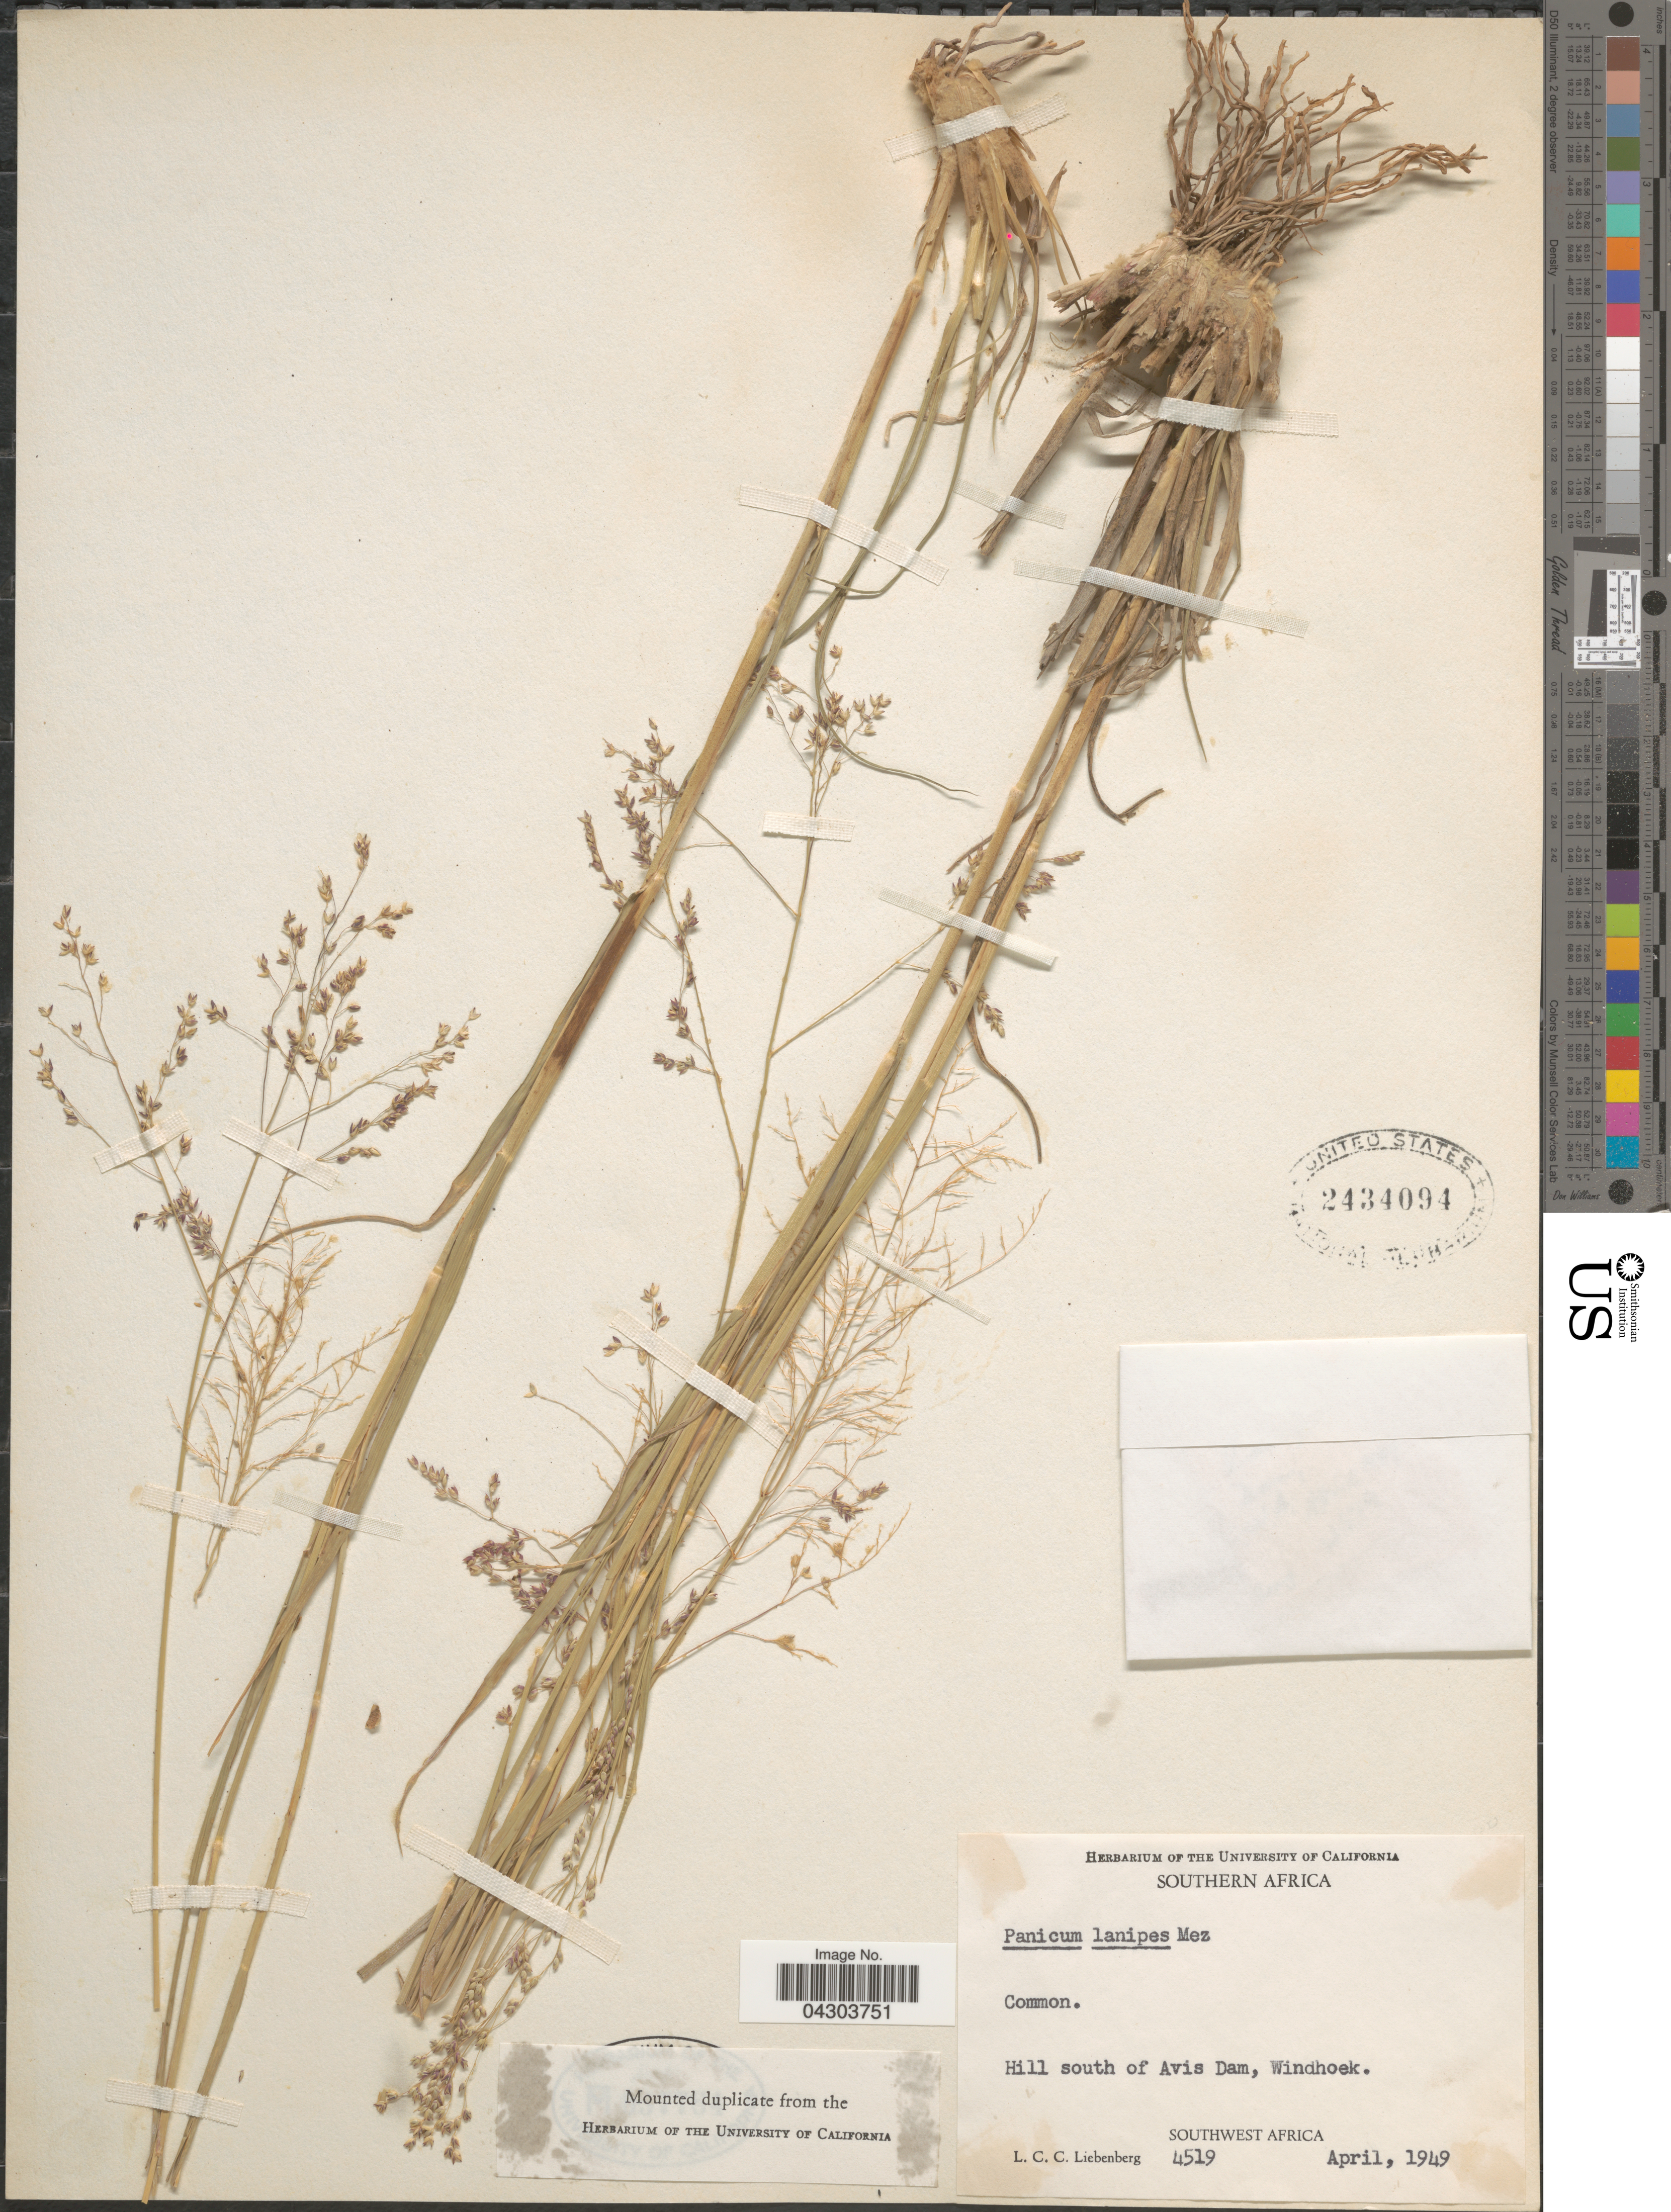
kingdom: Plantae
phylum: Tracheophyta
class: Liliopsida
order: Poales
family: Poaceae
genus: Panicum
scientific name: Panicum lanipes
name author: Mez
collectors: L. Liebenberg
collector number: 4519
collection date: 1949-04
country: Namibia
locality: Southern Africa. Hill south of Avis Dam, Windhoek. Southwest Africa.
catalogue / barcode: US 2434094